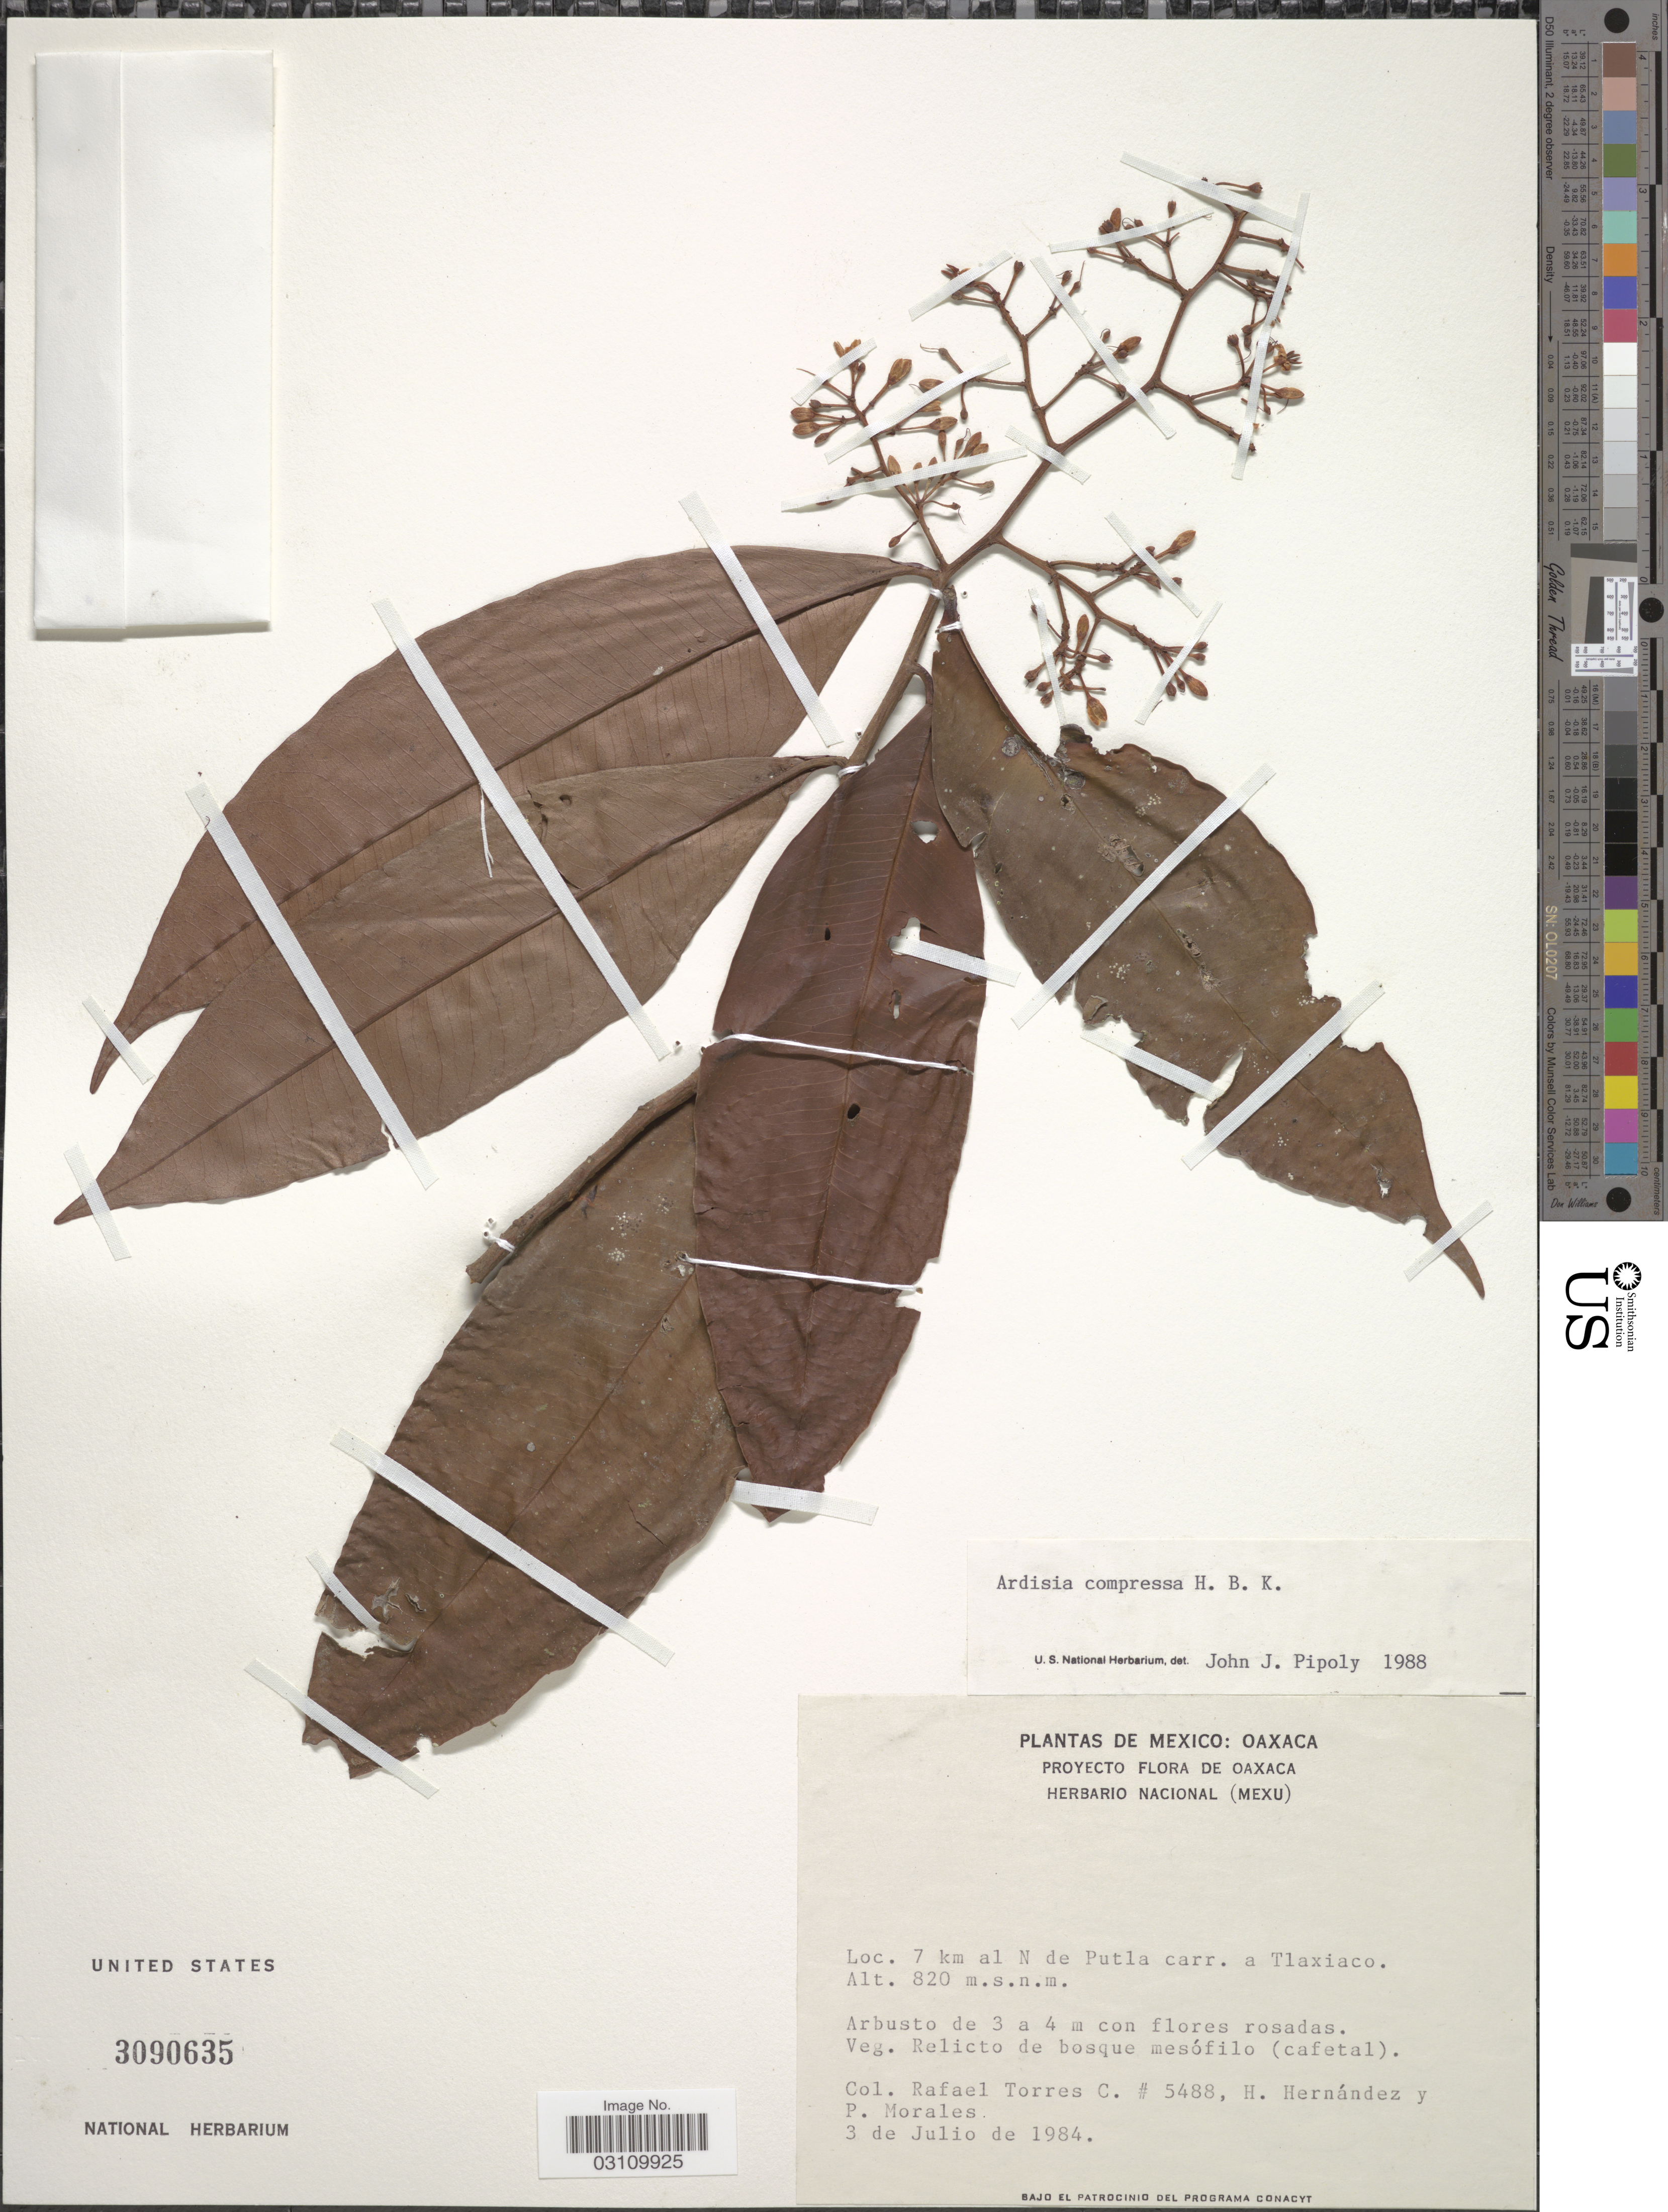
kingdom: Plantae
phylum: Tracheophyta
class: Magnoliopsida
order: Ericales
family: Primulaceae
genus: Ardisia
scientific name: Ardisia compressa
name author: Kunth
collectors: R. Torres C., Hernández, H. & P. Morales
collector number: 5488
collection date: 1984-07-03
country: Mexico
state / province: Oaxaca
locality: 7 km al N de Putla carr. a Tlaxiaco.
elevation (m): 820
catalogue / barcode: US 3090635